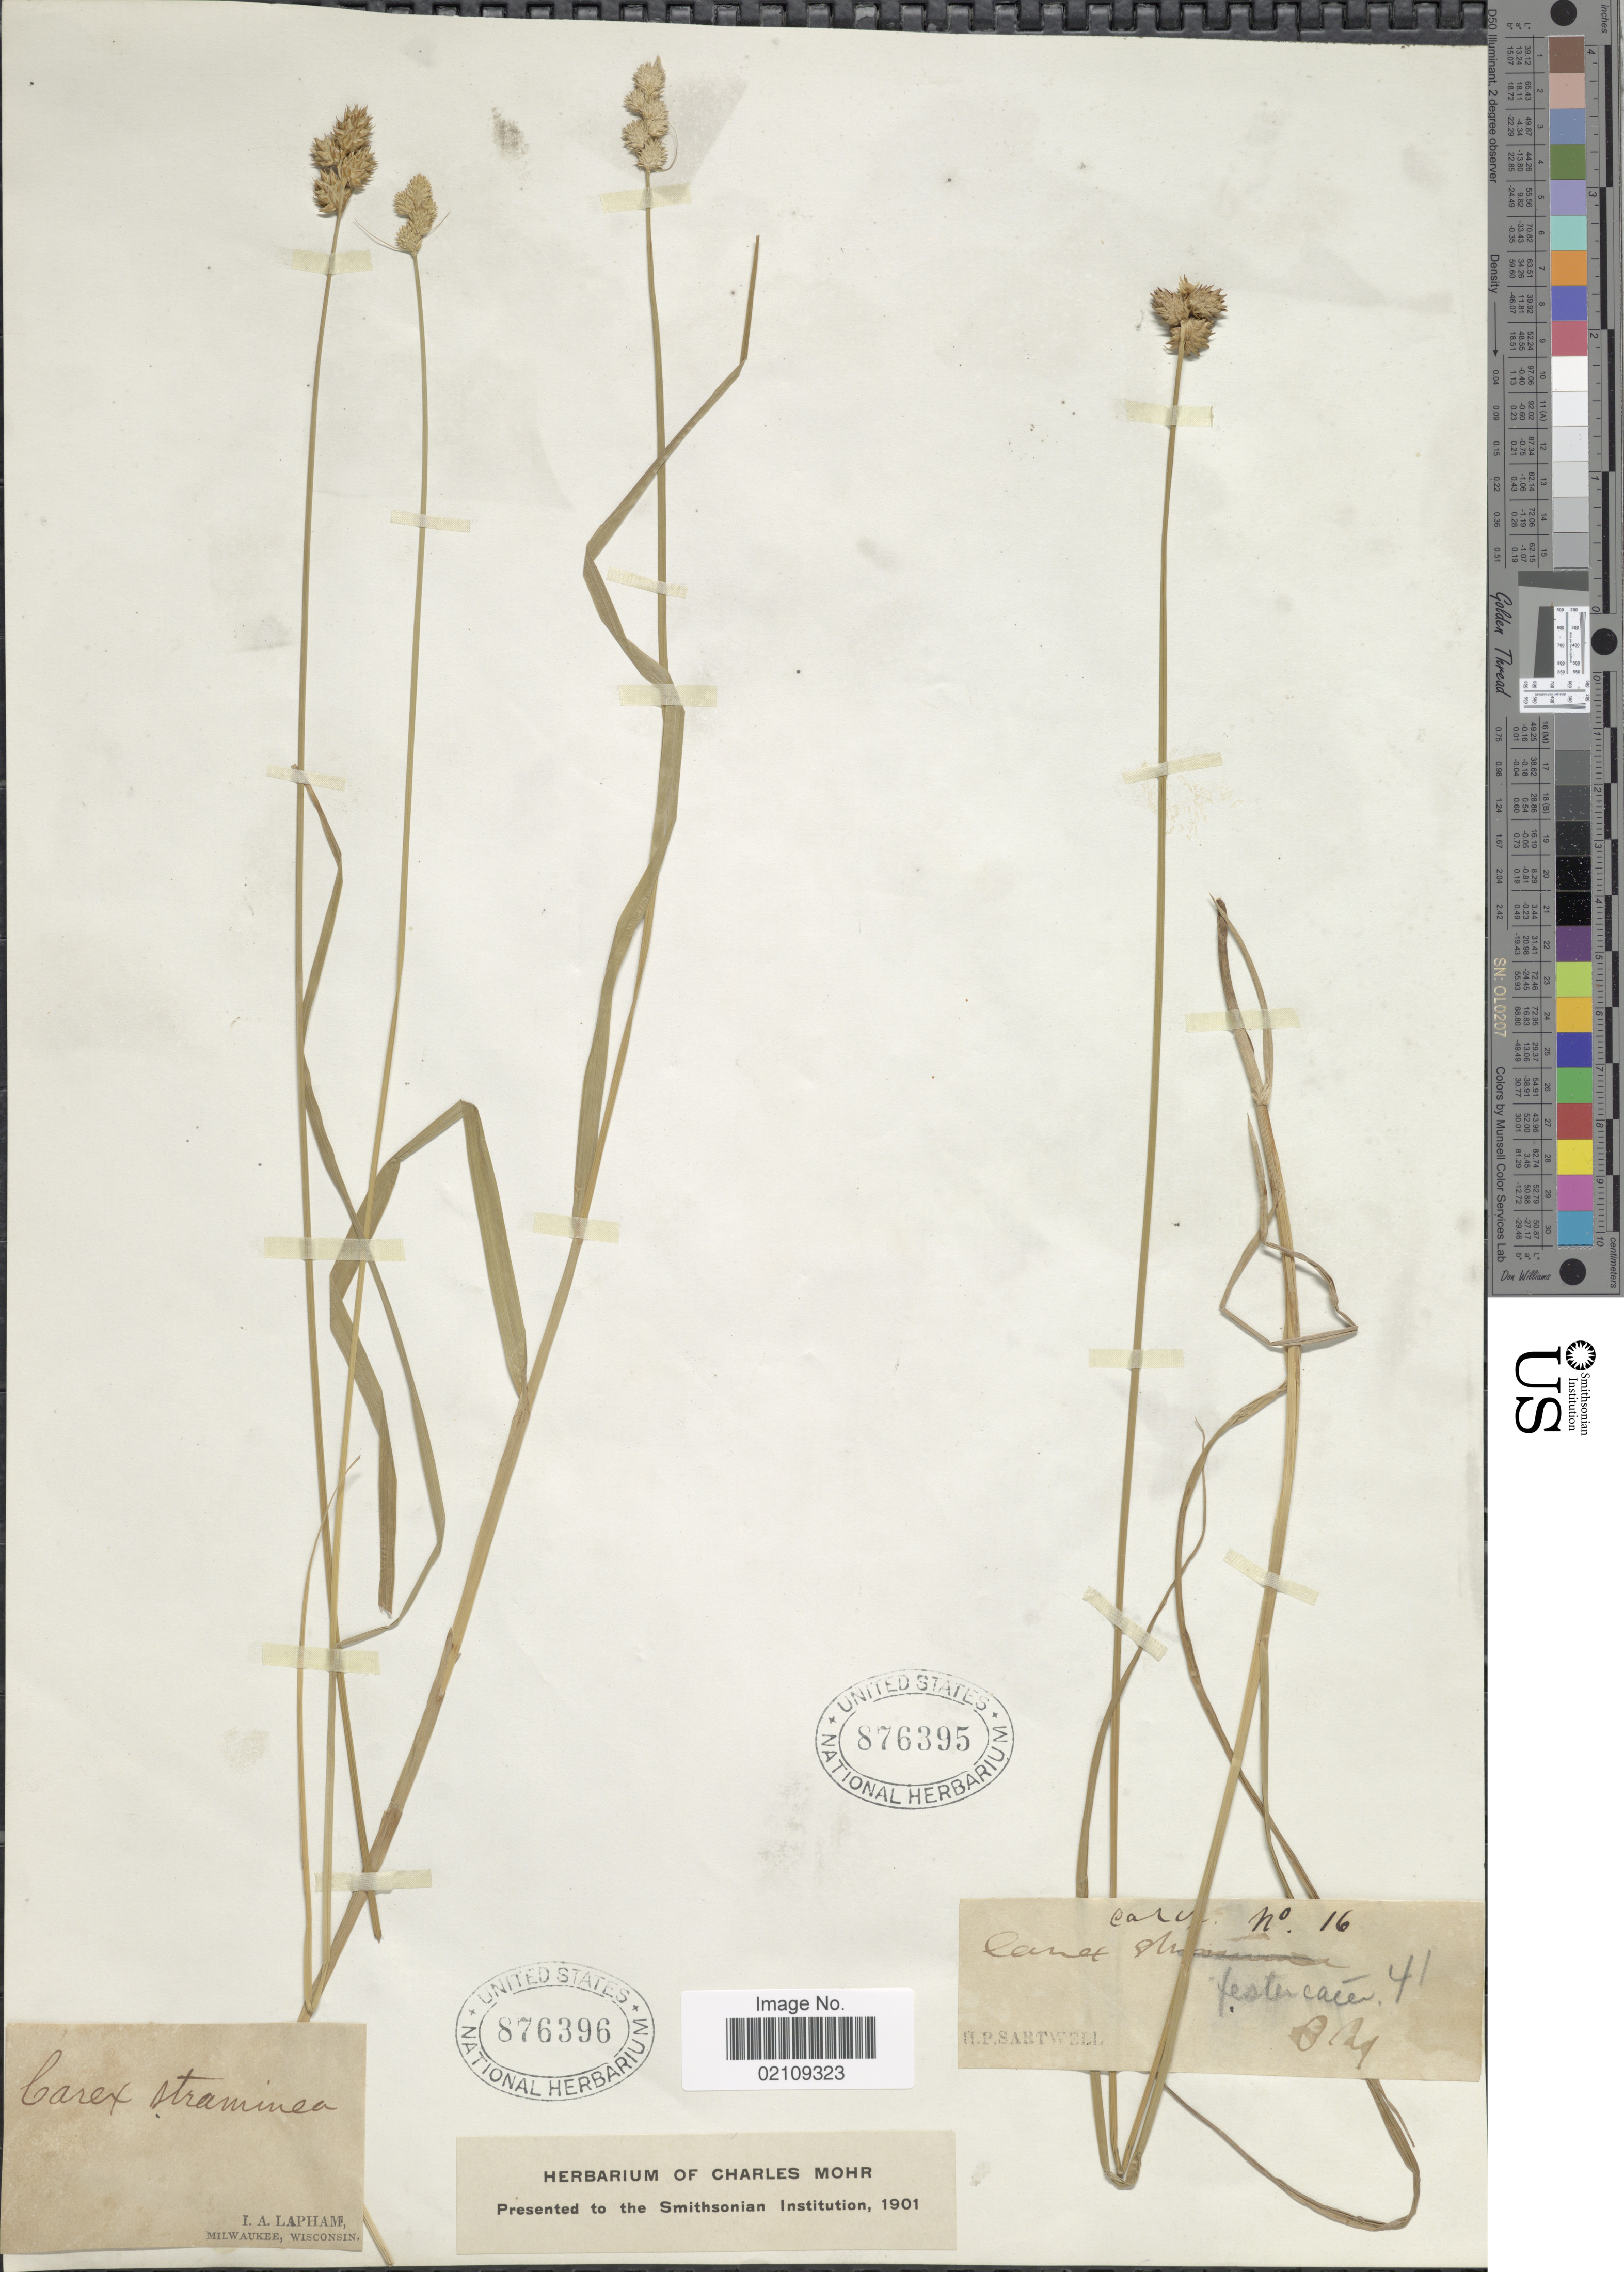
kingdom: Plantae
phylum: Tracheophyta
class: Liliopsida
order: Poales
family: Cyperaceae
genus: Carex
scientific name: Carex festucacea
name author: Willd.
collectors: H. P. Sartwell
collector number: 16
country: United States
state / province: New York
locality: PY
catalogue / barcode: US 876395